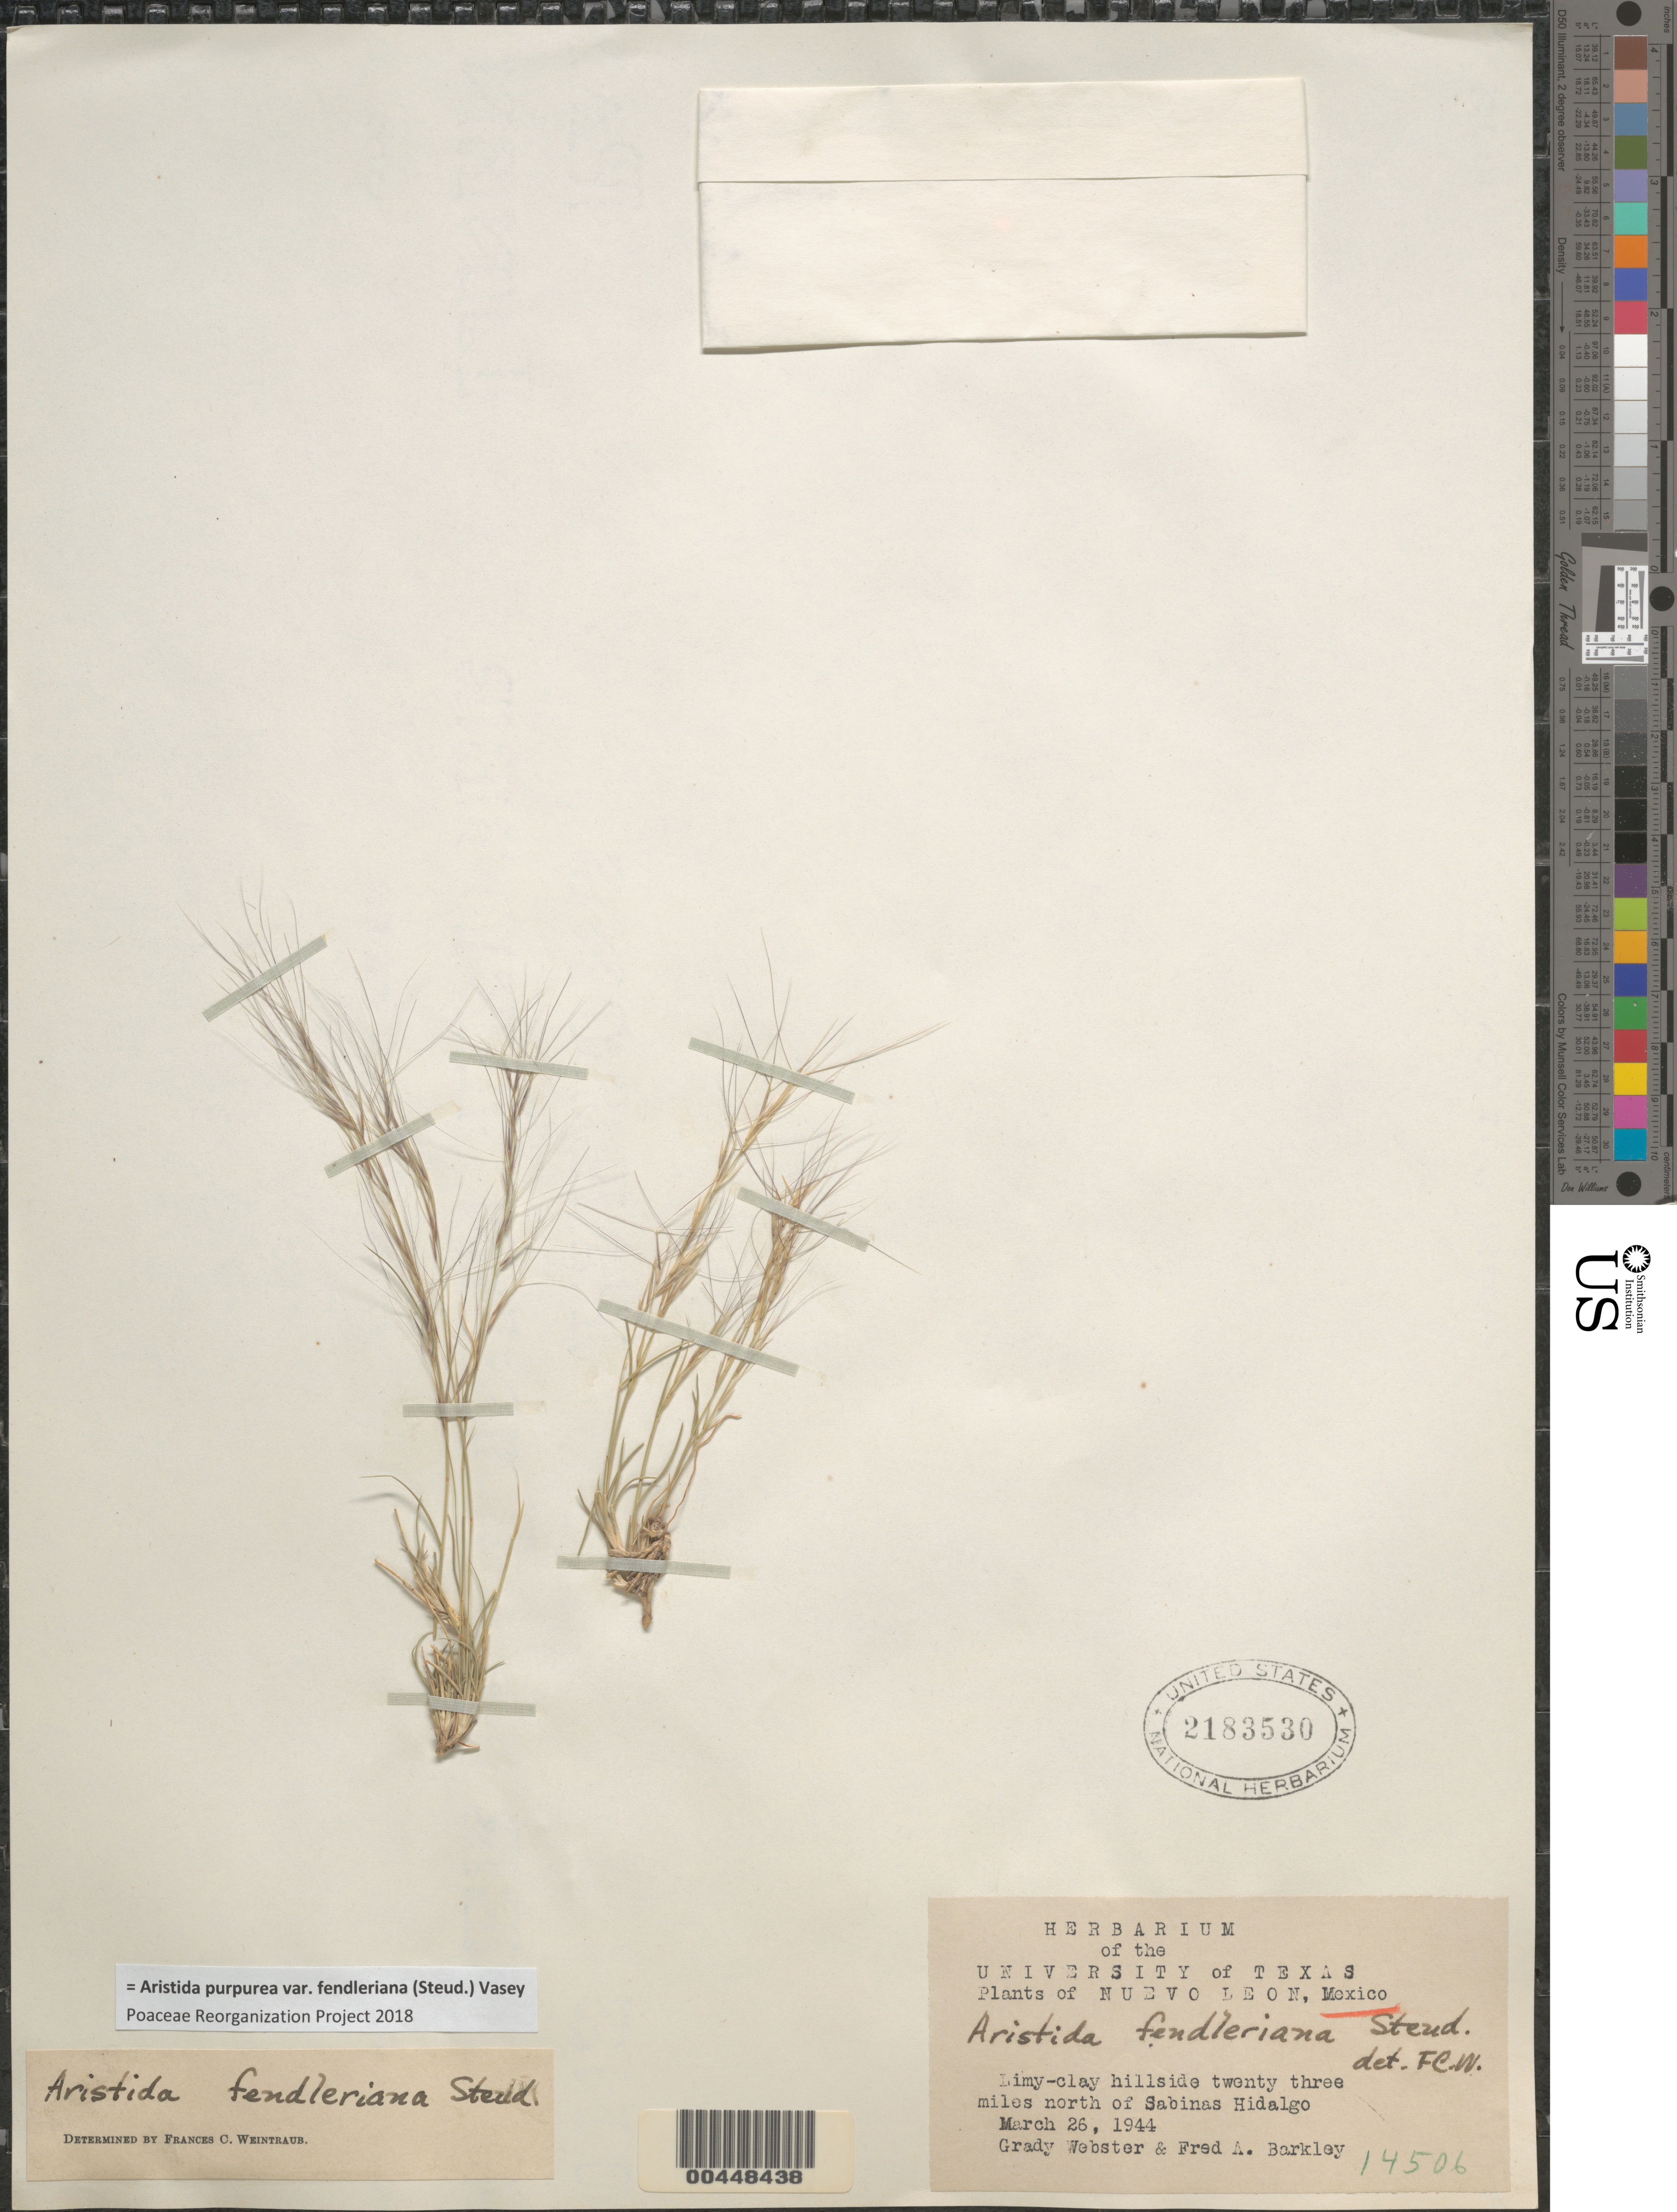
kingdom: Plantae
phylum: Tracheophyta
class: Liliopsida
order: Poales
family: Poaceae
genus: Aristida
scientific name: Aristida purpurea var. fendleriana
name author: (Steud.) Vasey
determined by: Poaceae Reorganization Project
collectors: G. L. Webster & F. A. Barkley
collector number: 14506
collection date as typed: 26 Mar 1944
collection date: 1944-03-26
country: Mexico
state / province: Nuevo León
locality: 23 mi N of Sabinas Hidalgo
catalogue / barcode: US 2183530